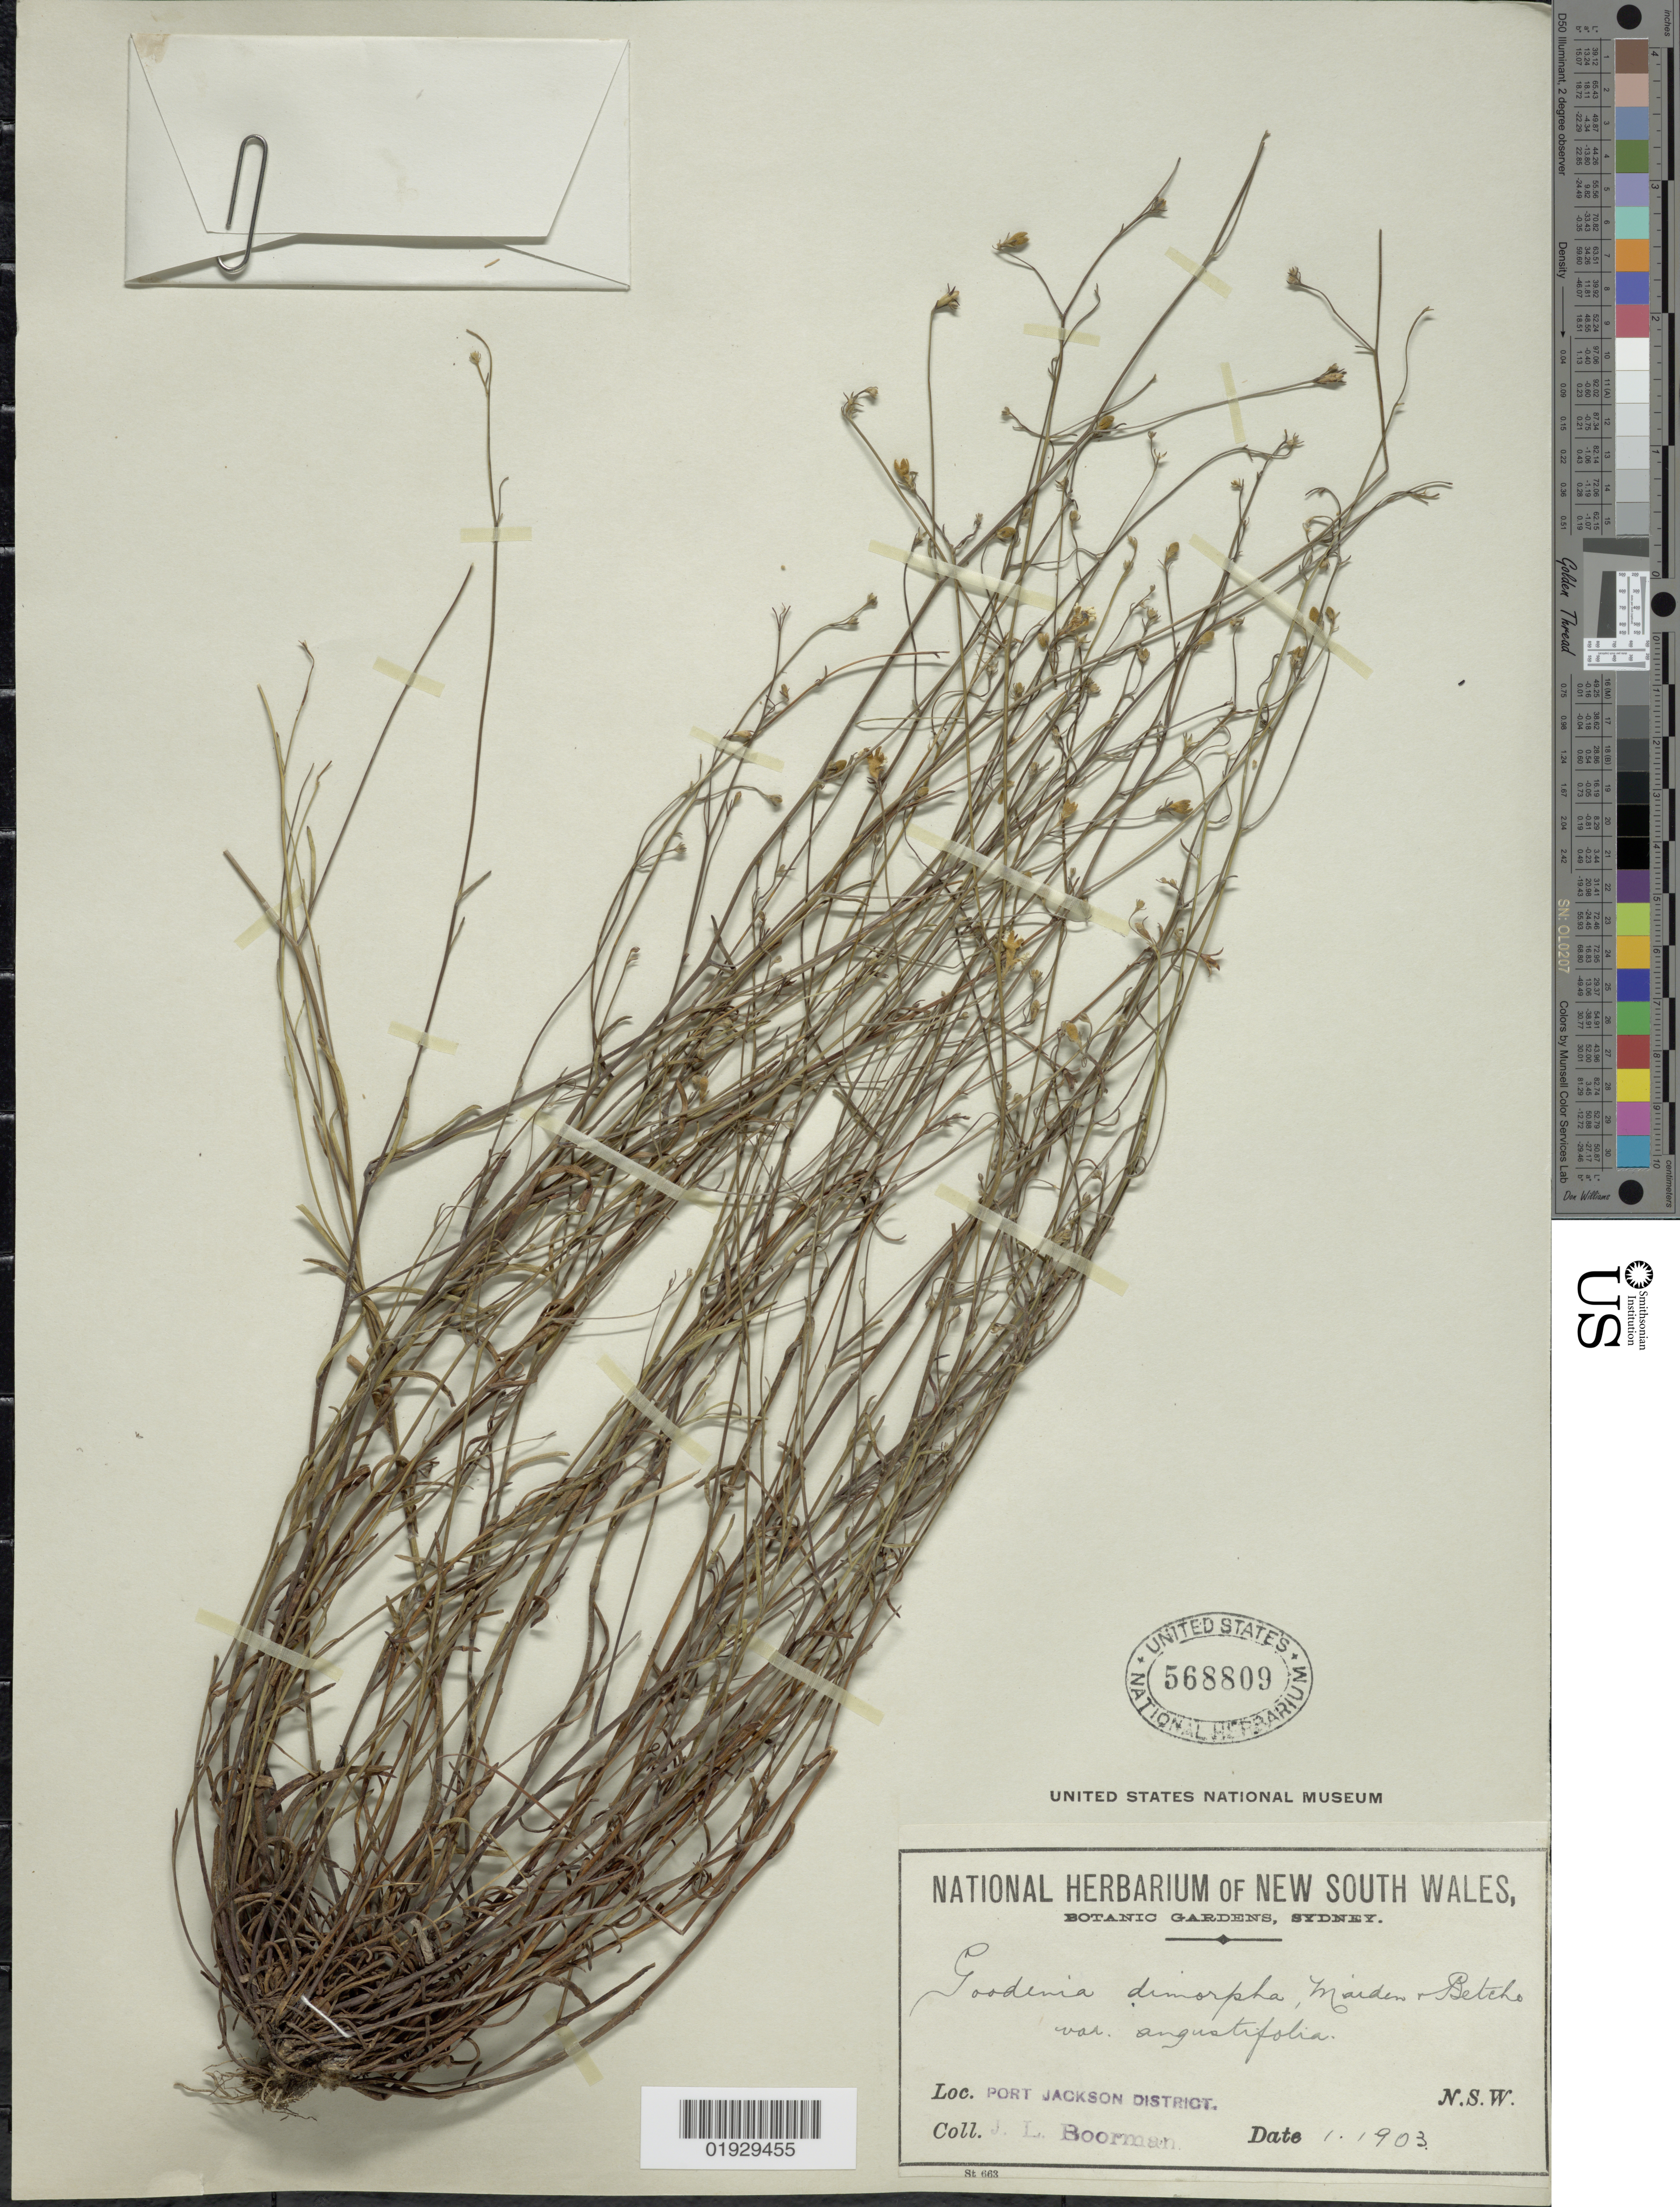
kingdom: Plantae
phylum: Tracheophyta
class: Magnoliopsida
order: Asterales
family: Goodeniaceae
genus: Goodenia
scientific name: Goodenia dimorpha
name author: Maiden & Betche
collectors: J. Boorman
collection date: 1903-01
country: Australia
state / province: New South Wales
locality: Port Jackson District, N.S.W.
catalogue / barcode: US 568809